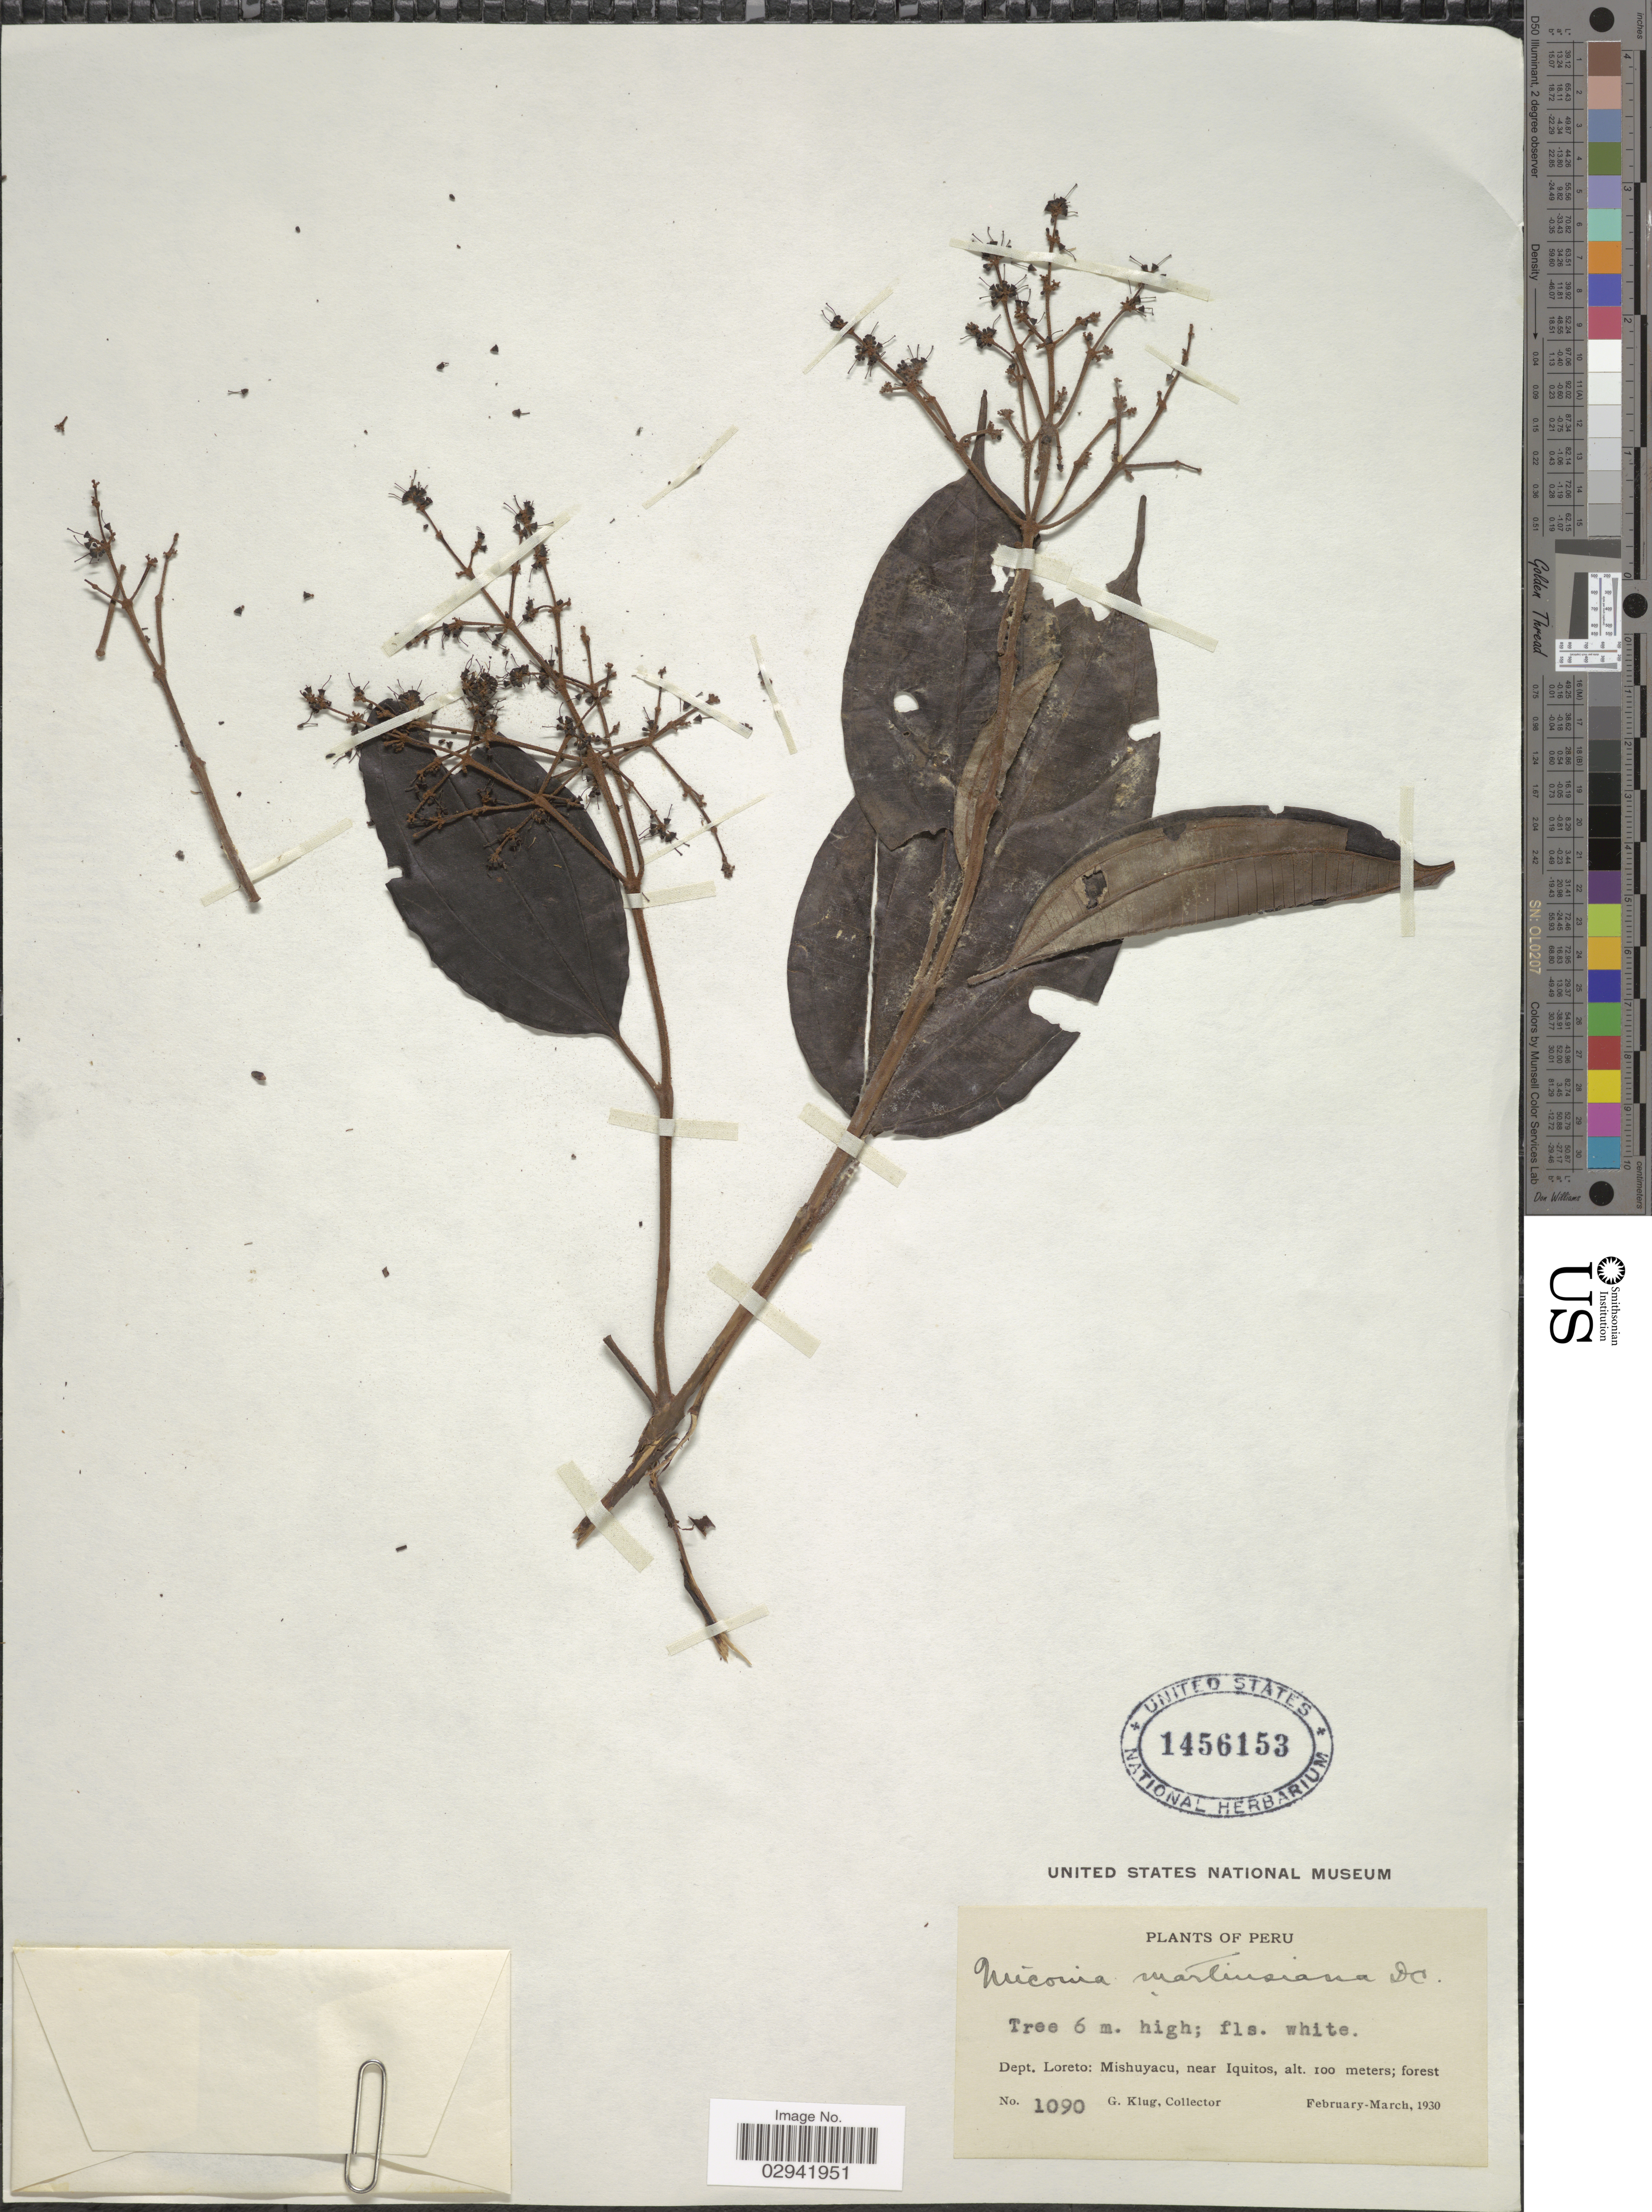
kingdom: Plantae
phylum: Tracheophyta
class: Magnoliopsida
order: Myrtales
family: Melastomataceae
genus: Miconia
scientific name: Miconia phaeophylla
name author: Triana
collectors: G. Klug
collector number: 1090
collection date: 1930-02/1930-03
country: Peru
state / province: Loreto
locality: Dept. Loreto: Mishuyacu, near Iquitos.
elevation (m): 100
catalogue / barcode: US 1456153